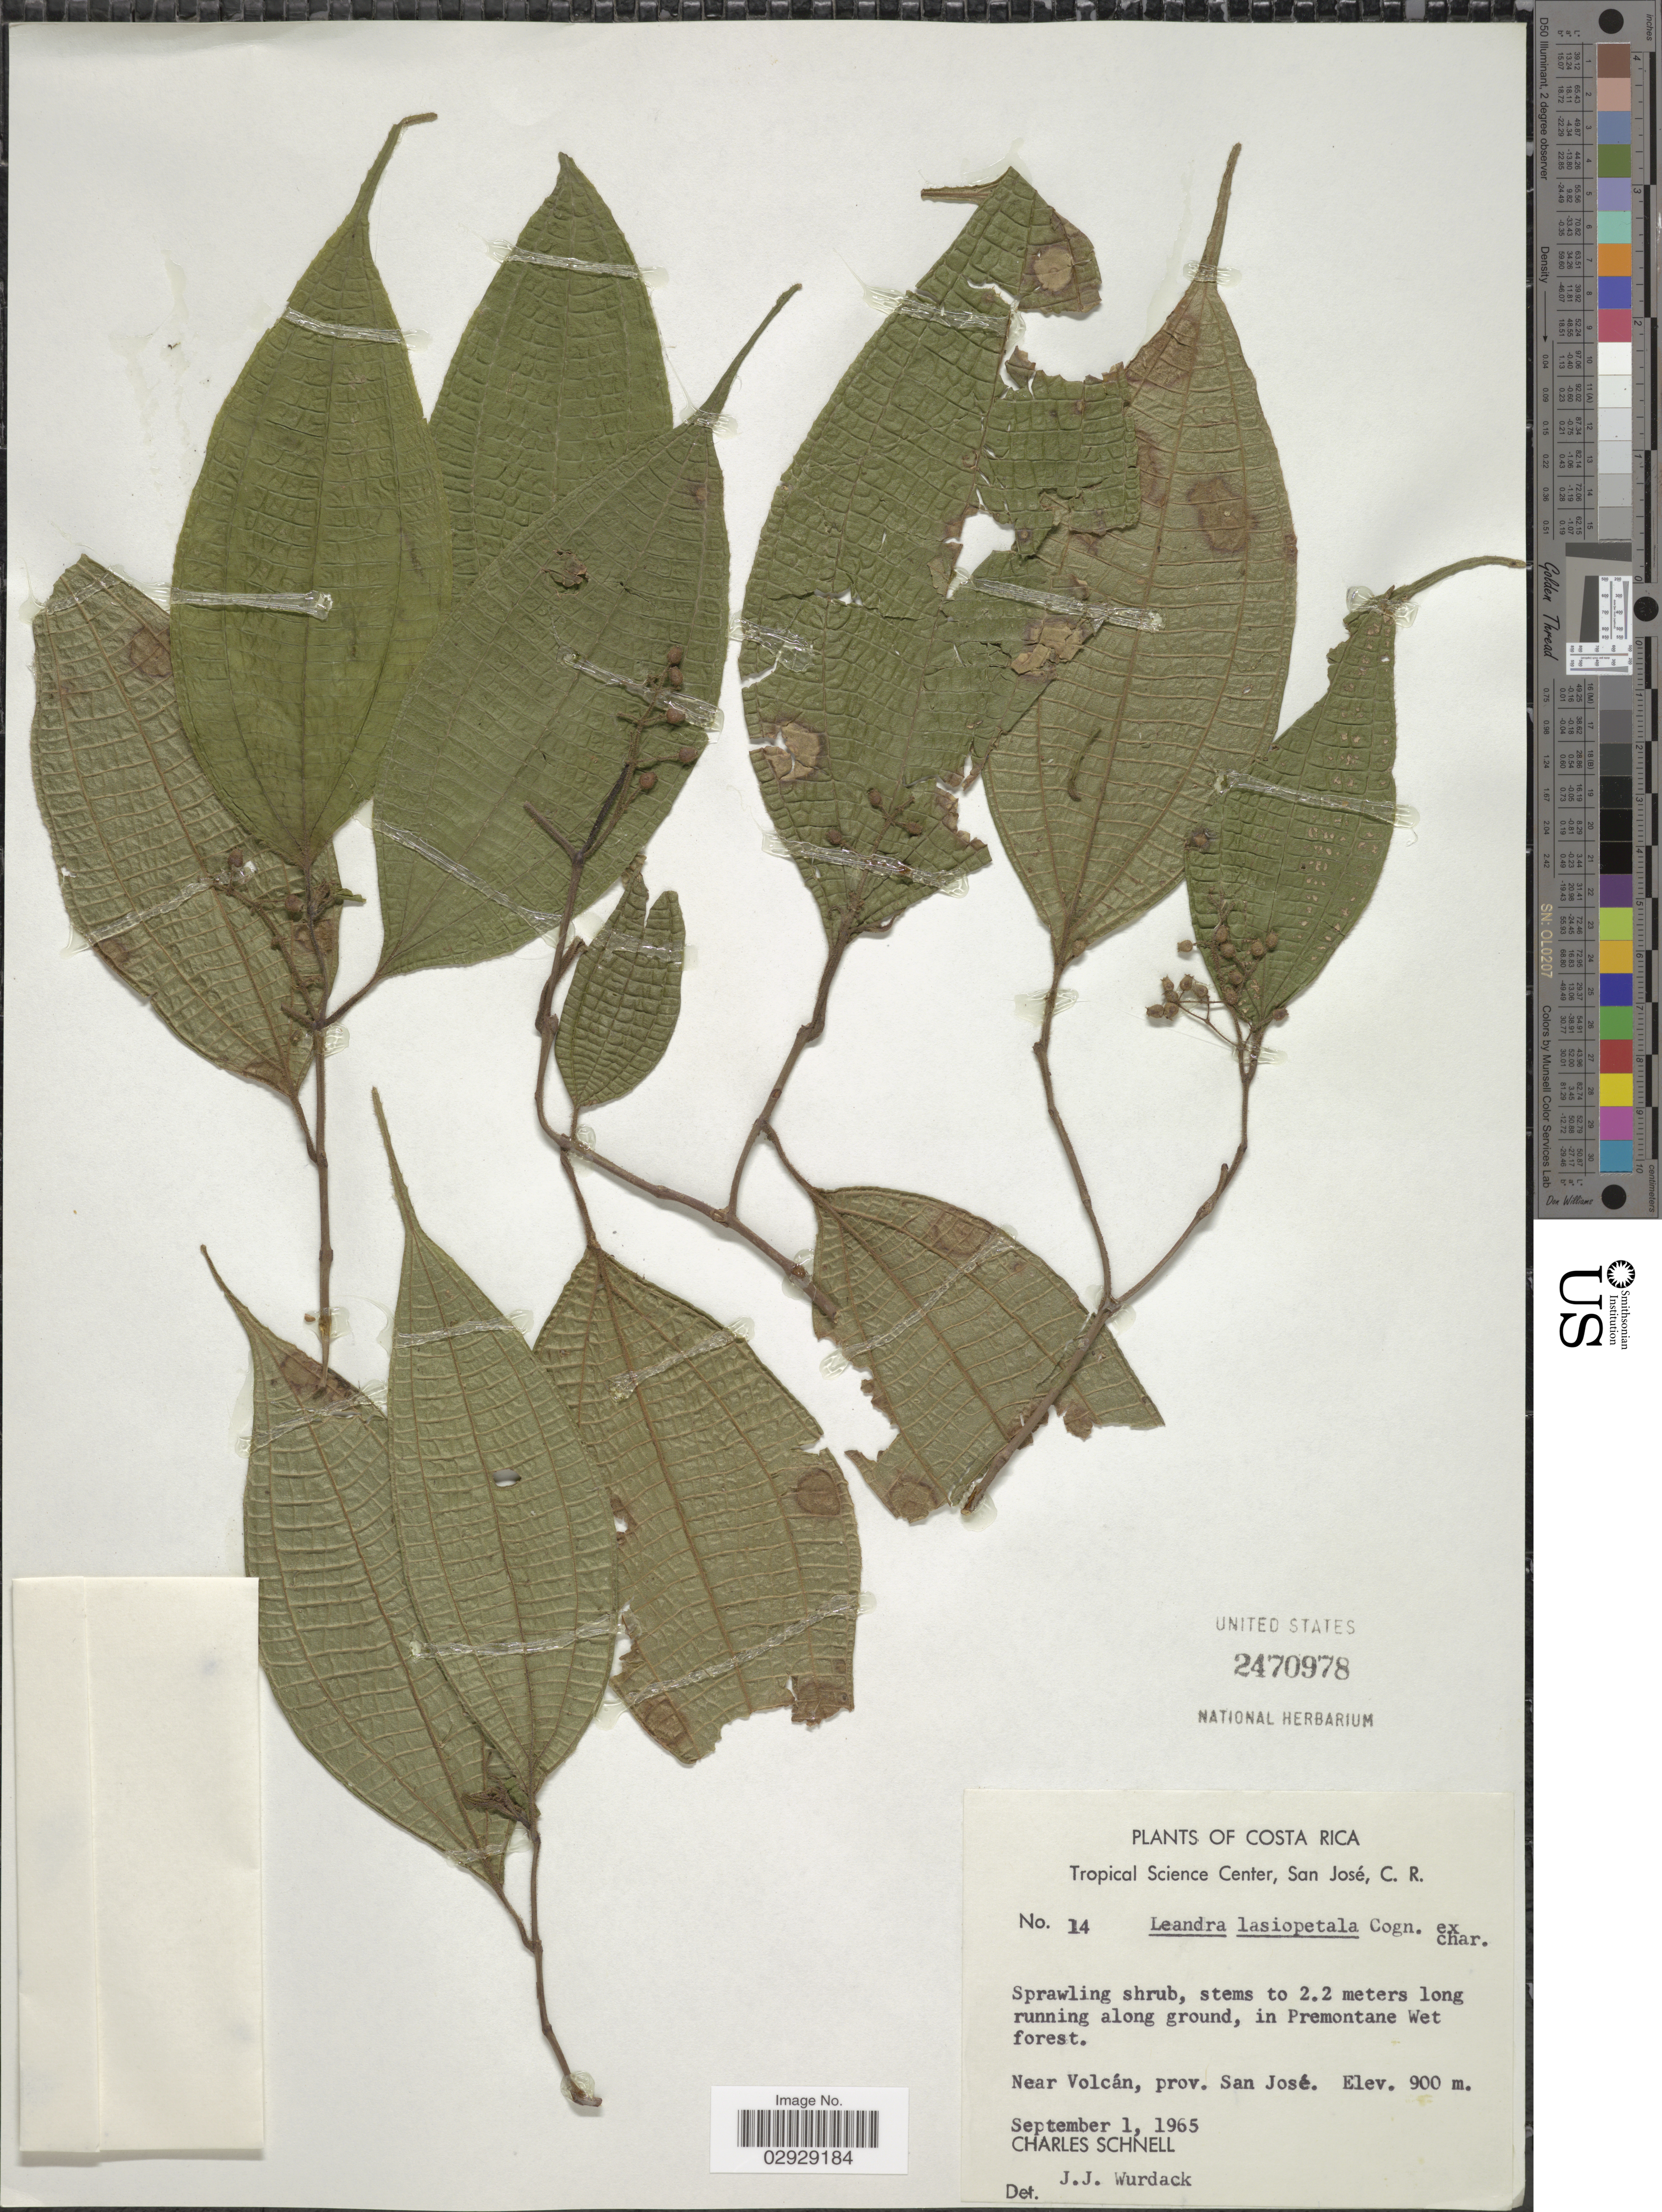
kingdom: Plantae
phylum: Tracheophyta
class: Magnoliopsida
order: Myrtales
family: Melastomataceae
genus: Leandra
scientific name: Leandra lasiopetala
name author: Cogn.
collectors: C. Schnell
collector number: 14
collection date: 1965-09-01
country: Costa Rica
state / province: San José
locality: Near Volcán.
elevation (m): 900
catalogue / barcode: US 2470978